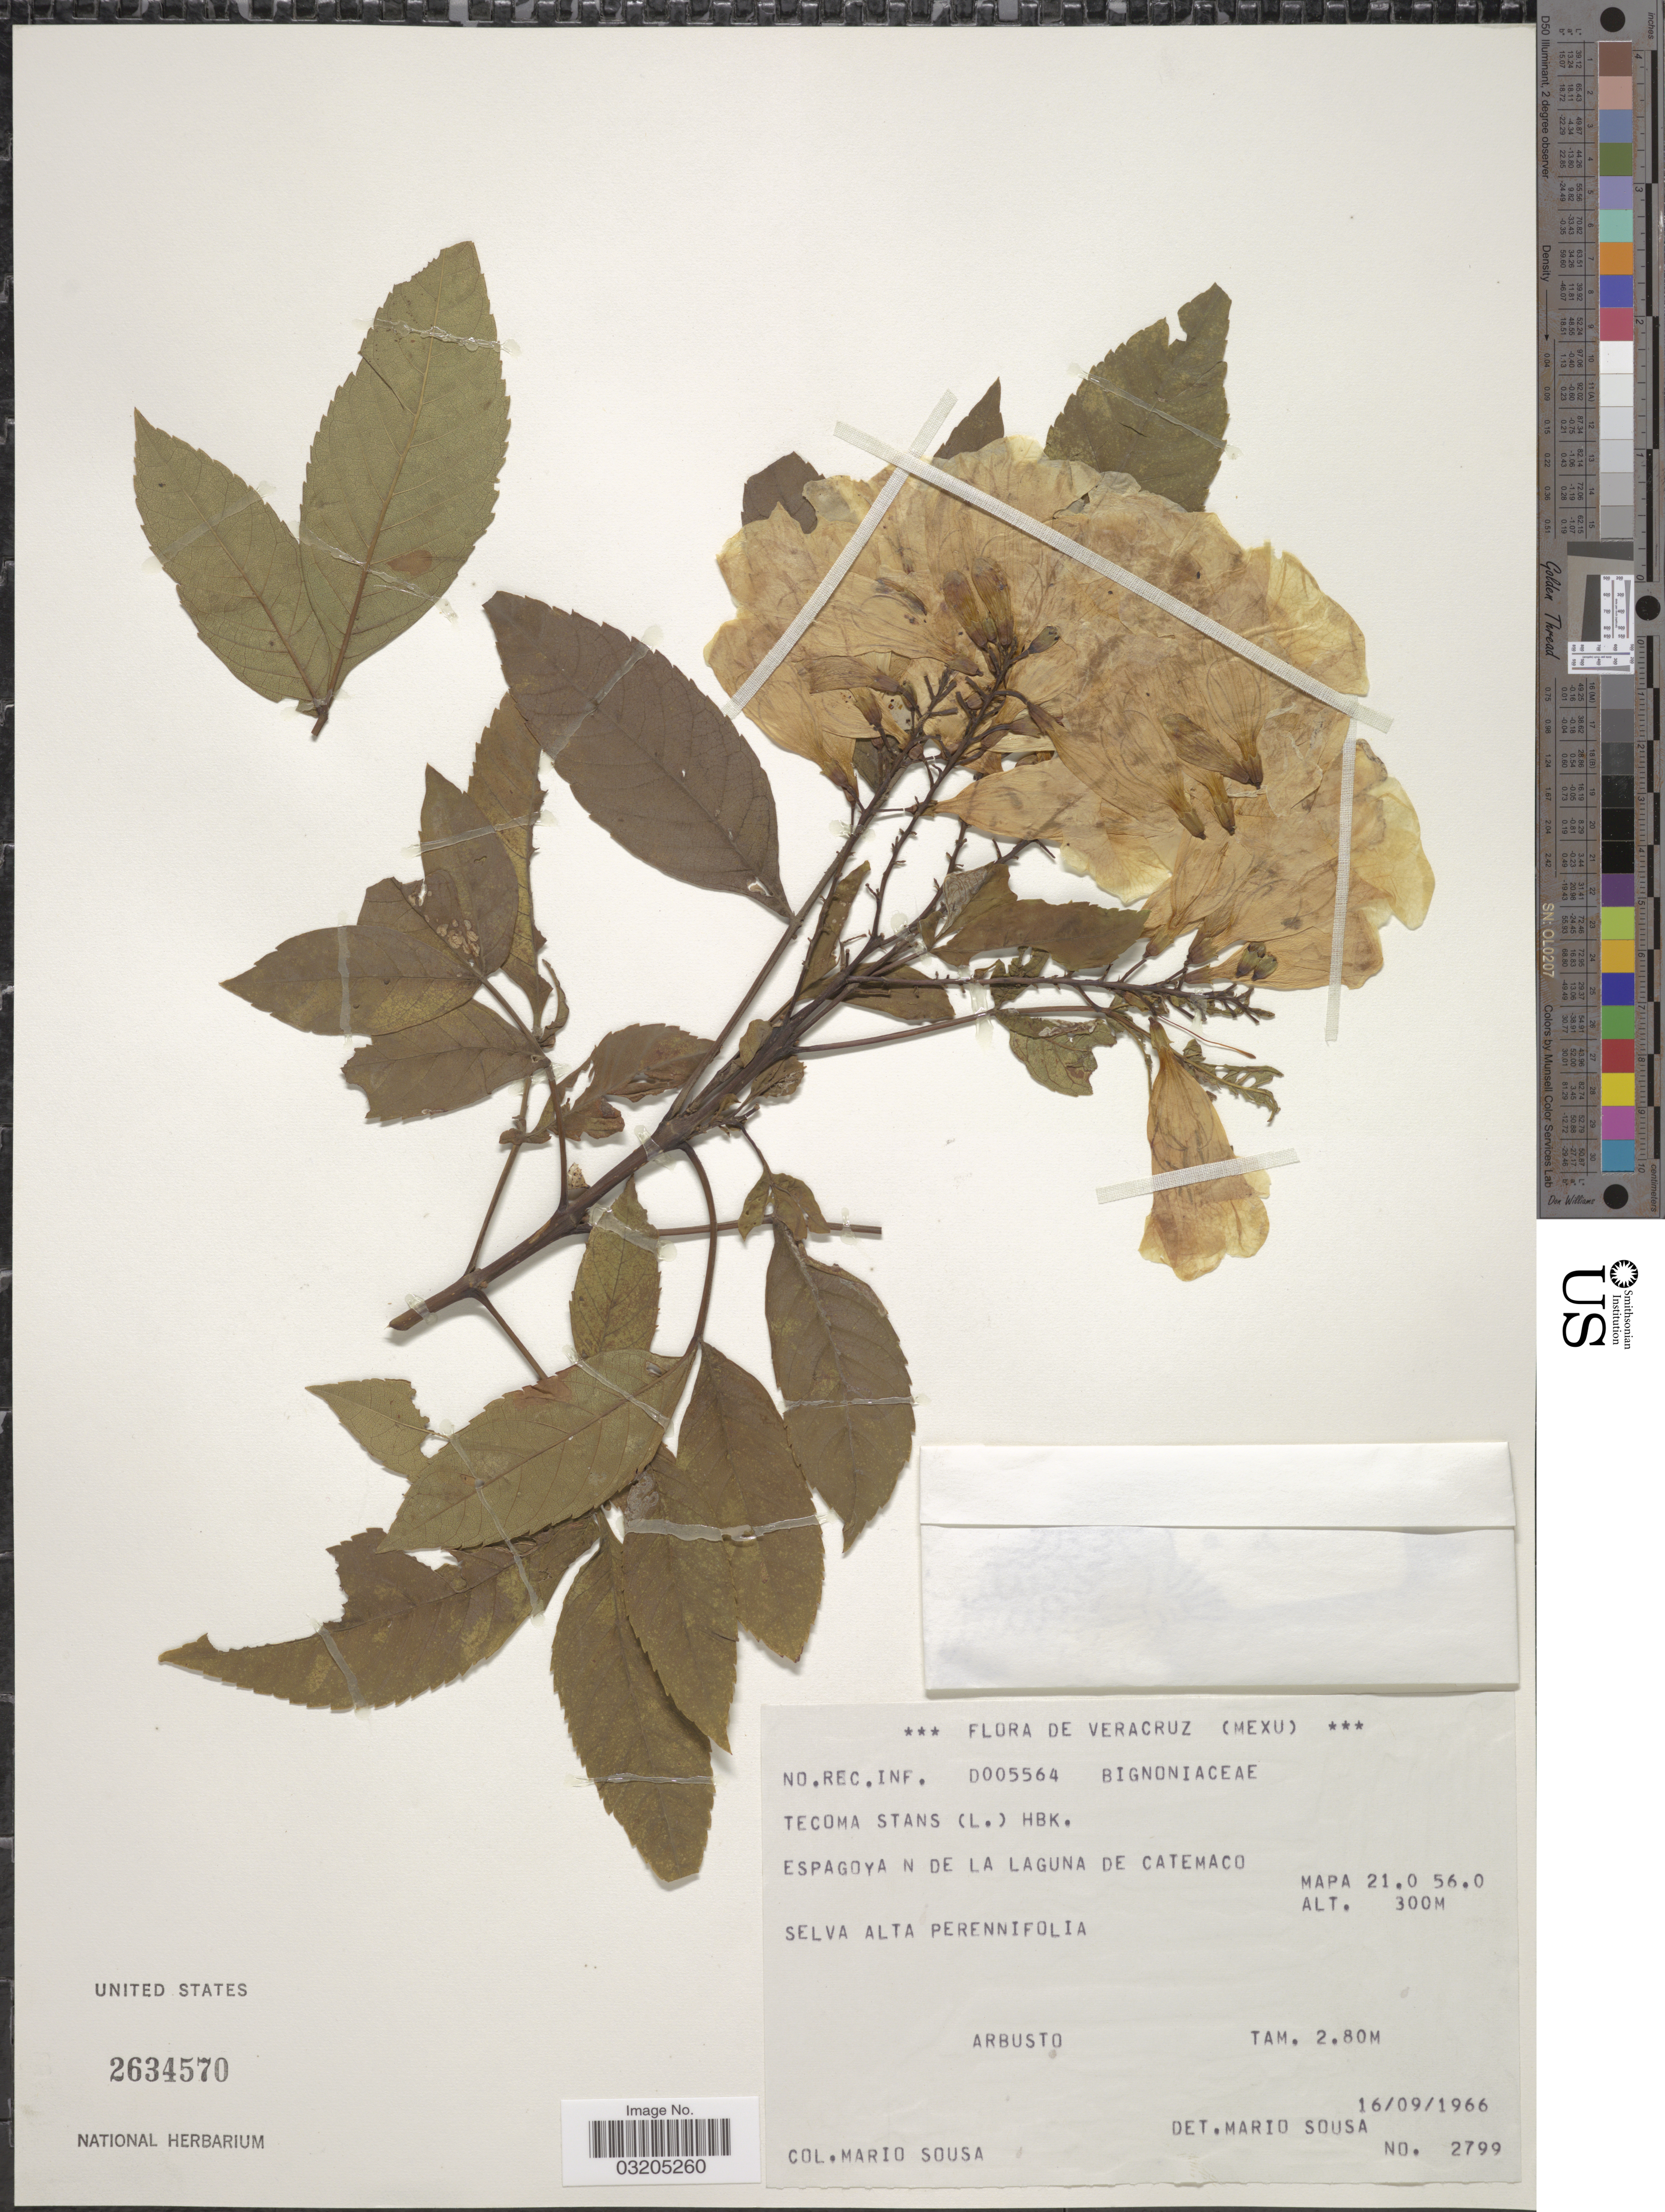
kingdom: Plantae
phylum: Tracheophyta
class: Magnoliopsida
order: Lamiales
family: Bignoniaceae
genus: Tecoma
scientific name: Tecoma stans var. stans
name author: (L.) Juss. ex Kunth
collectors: M. Sousa S.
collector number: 2799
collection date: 1966-09-16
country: Mexico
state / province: Veracruz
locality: Veracruz. Espagoya n de la laguna de Catemaco. Mapa 21.0 56.0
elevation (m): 300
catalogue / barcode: US 2634570